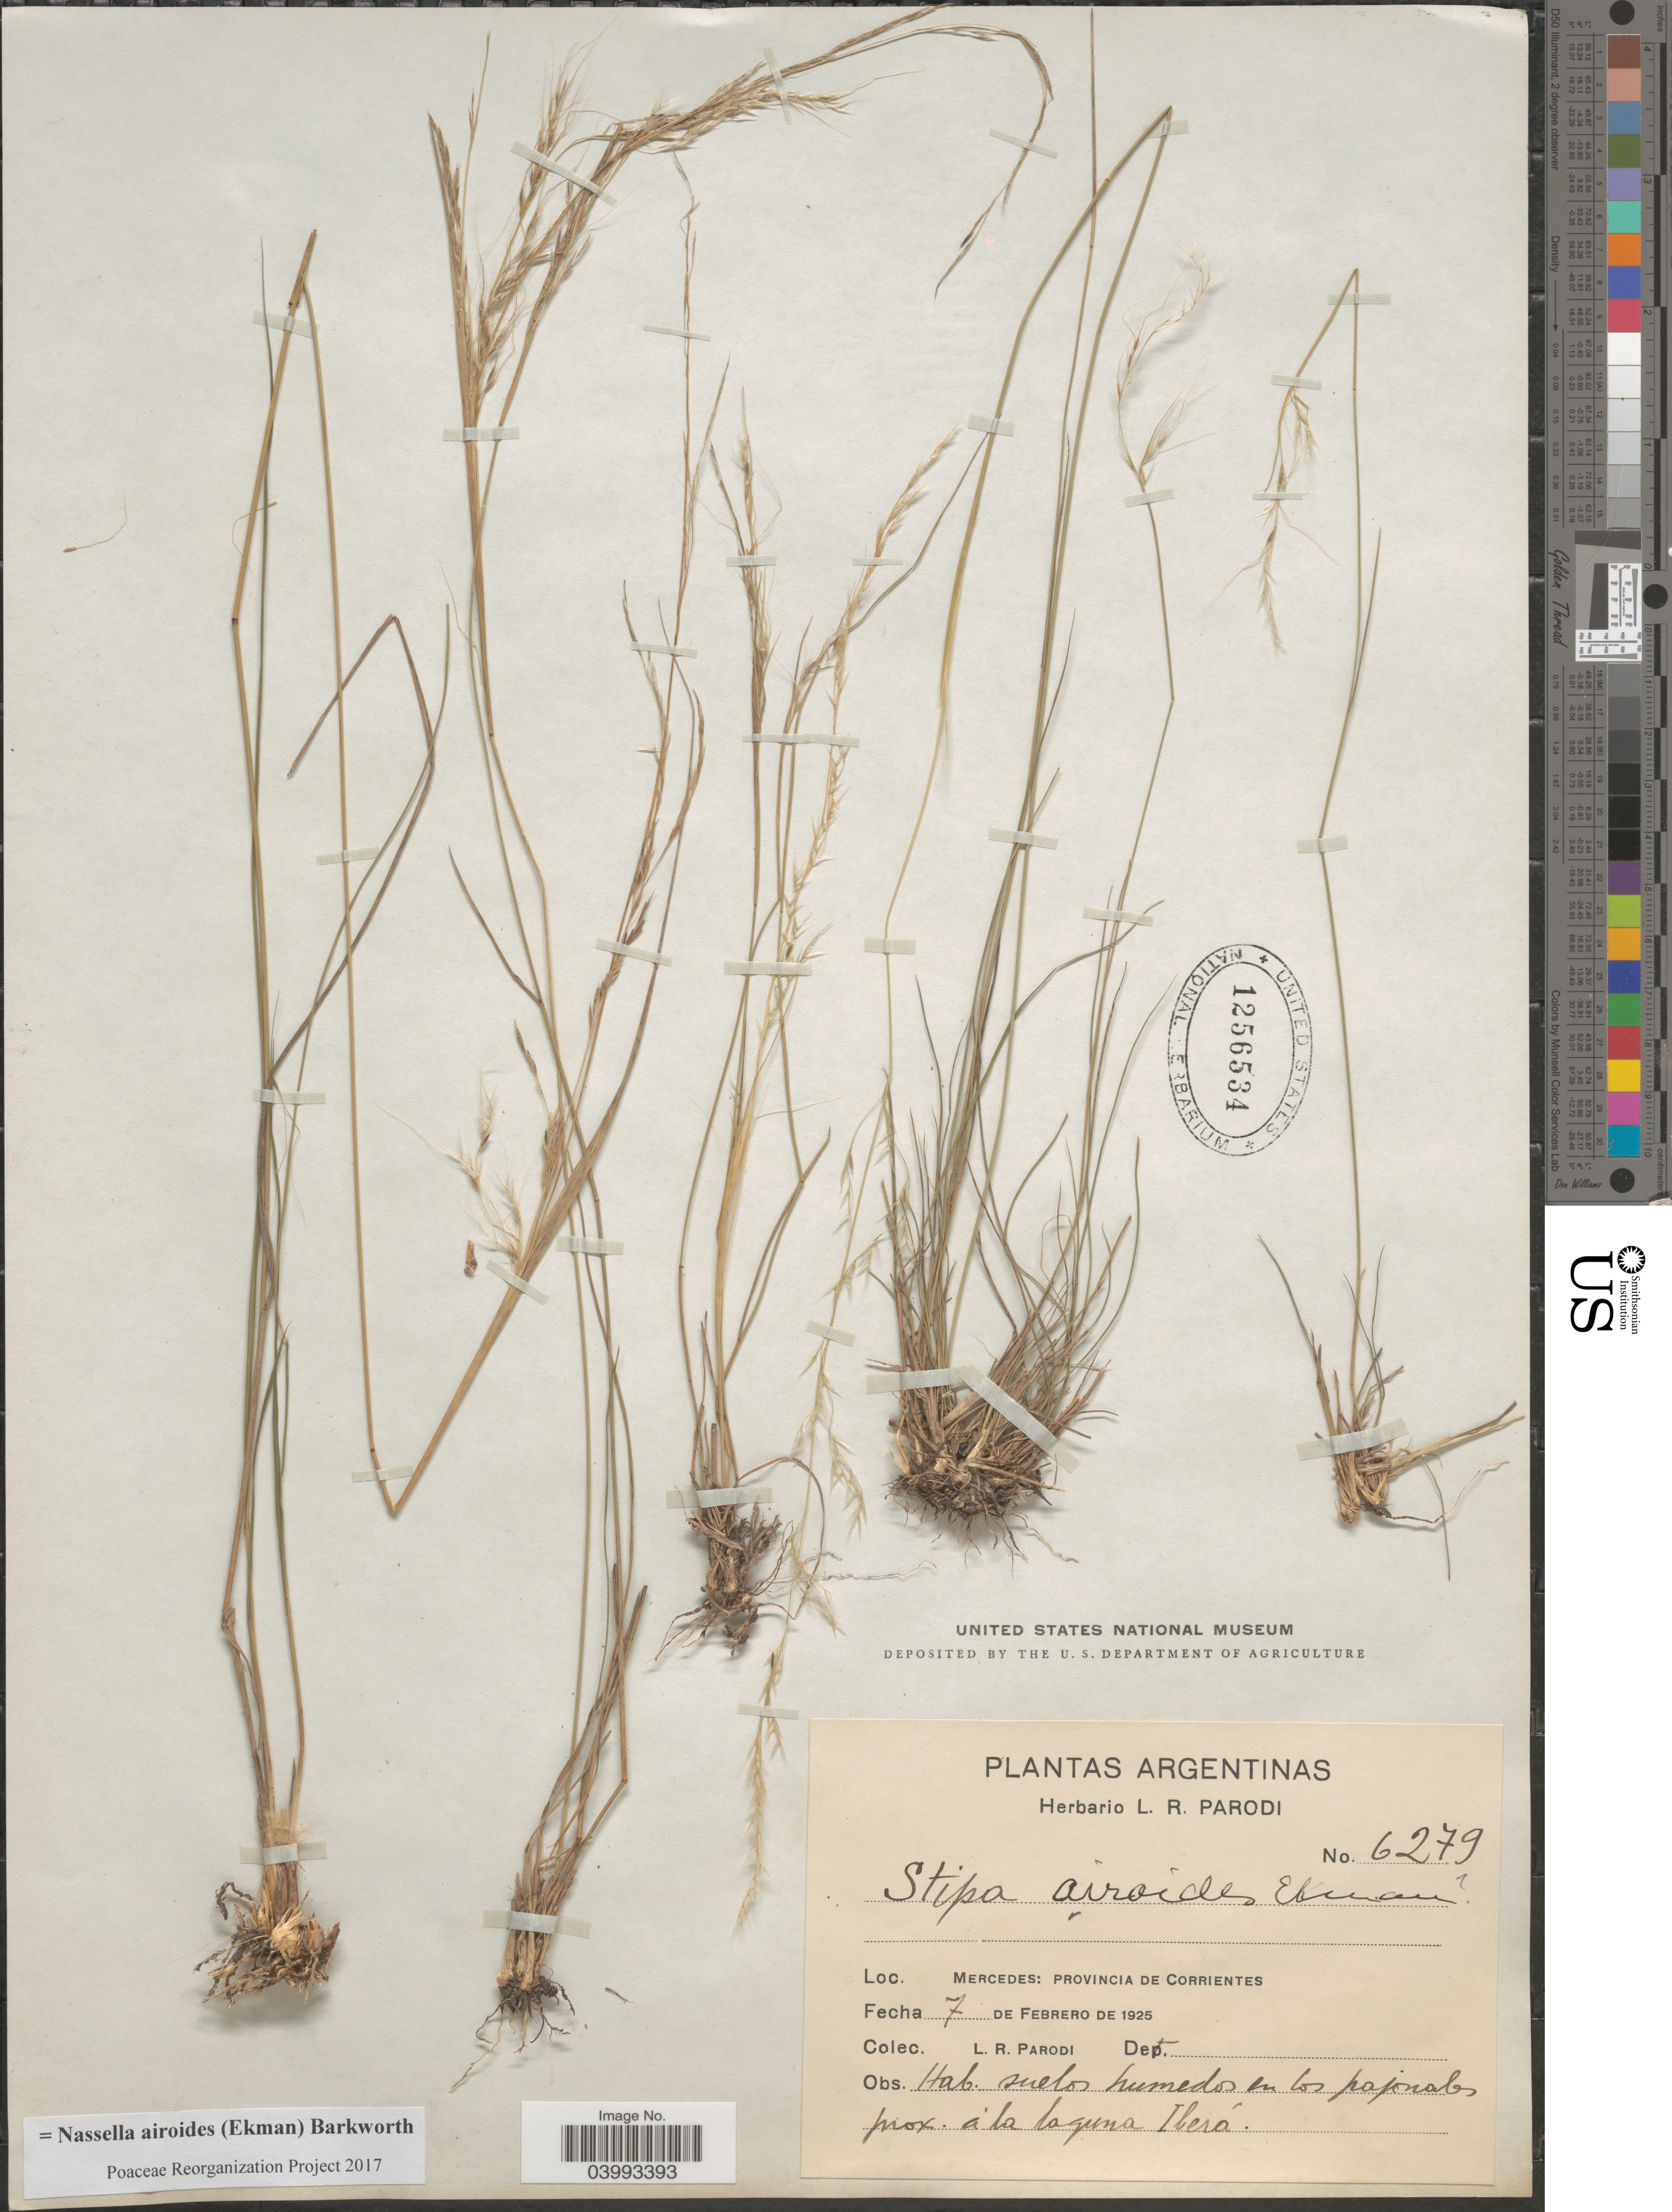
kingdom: Plantae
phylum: Tracheophyta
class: Liliopsida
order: Poales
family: Poaceae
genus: Nassella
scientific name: Nassella airoides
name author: (Ekman) Barkworth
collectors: L. R. Parodi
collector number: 6279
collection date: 1925-02-07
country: Argentina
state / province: Corrientes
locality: Mercedes. A la laguna Iberá.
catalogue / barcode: US 1256534